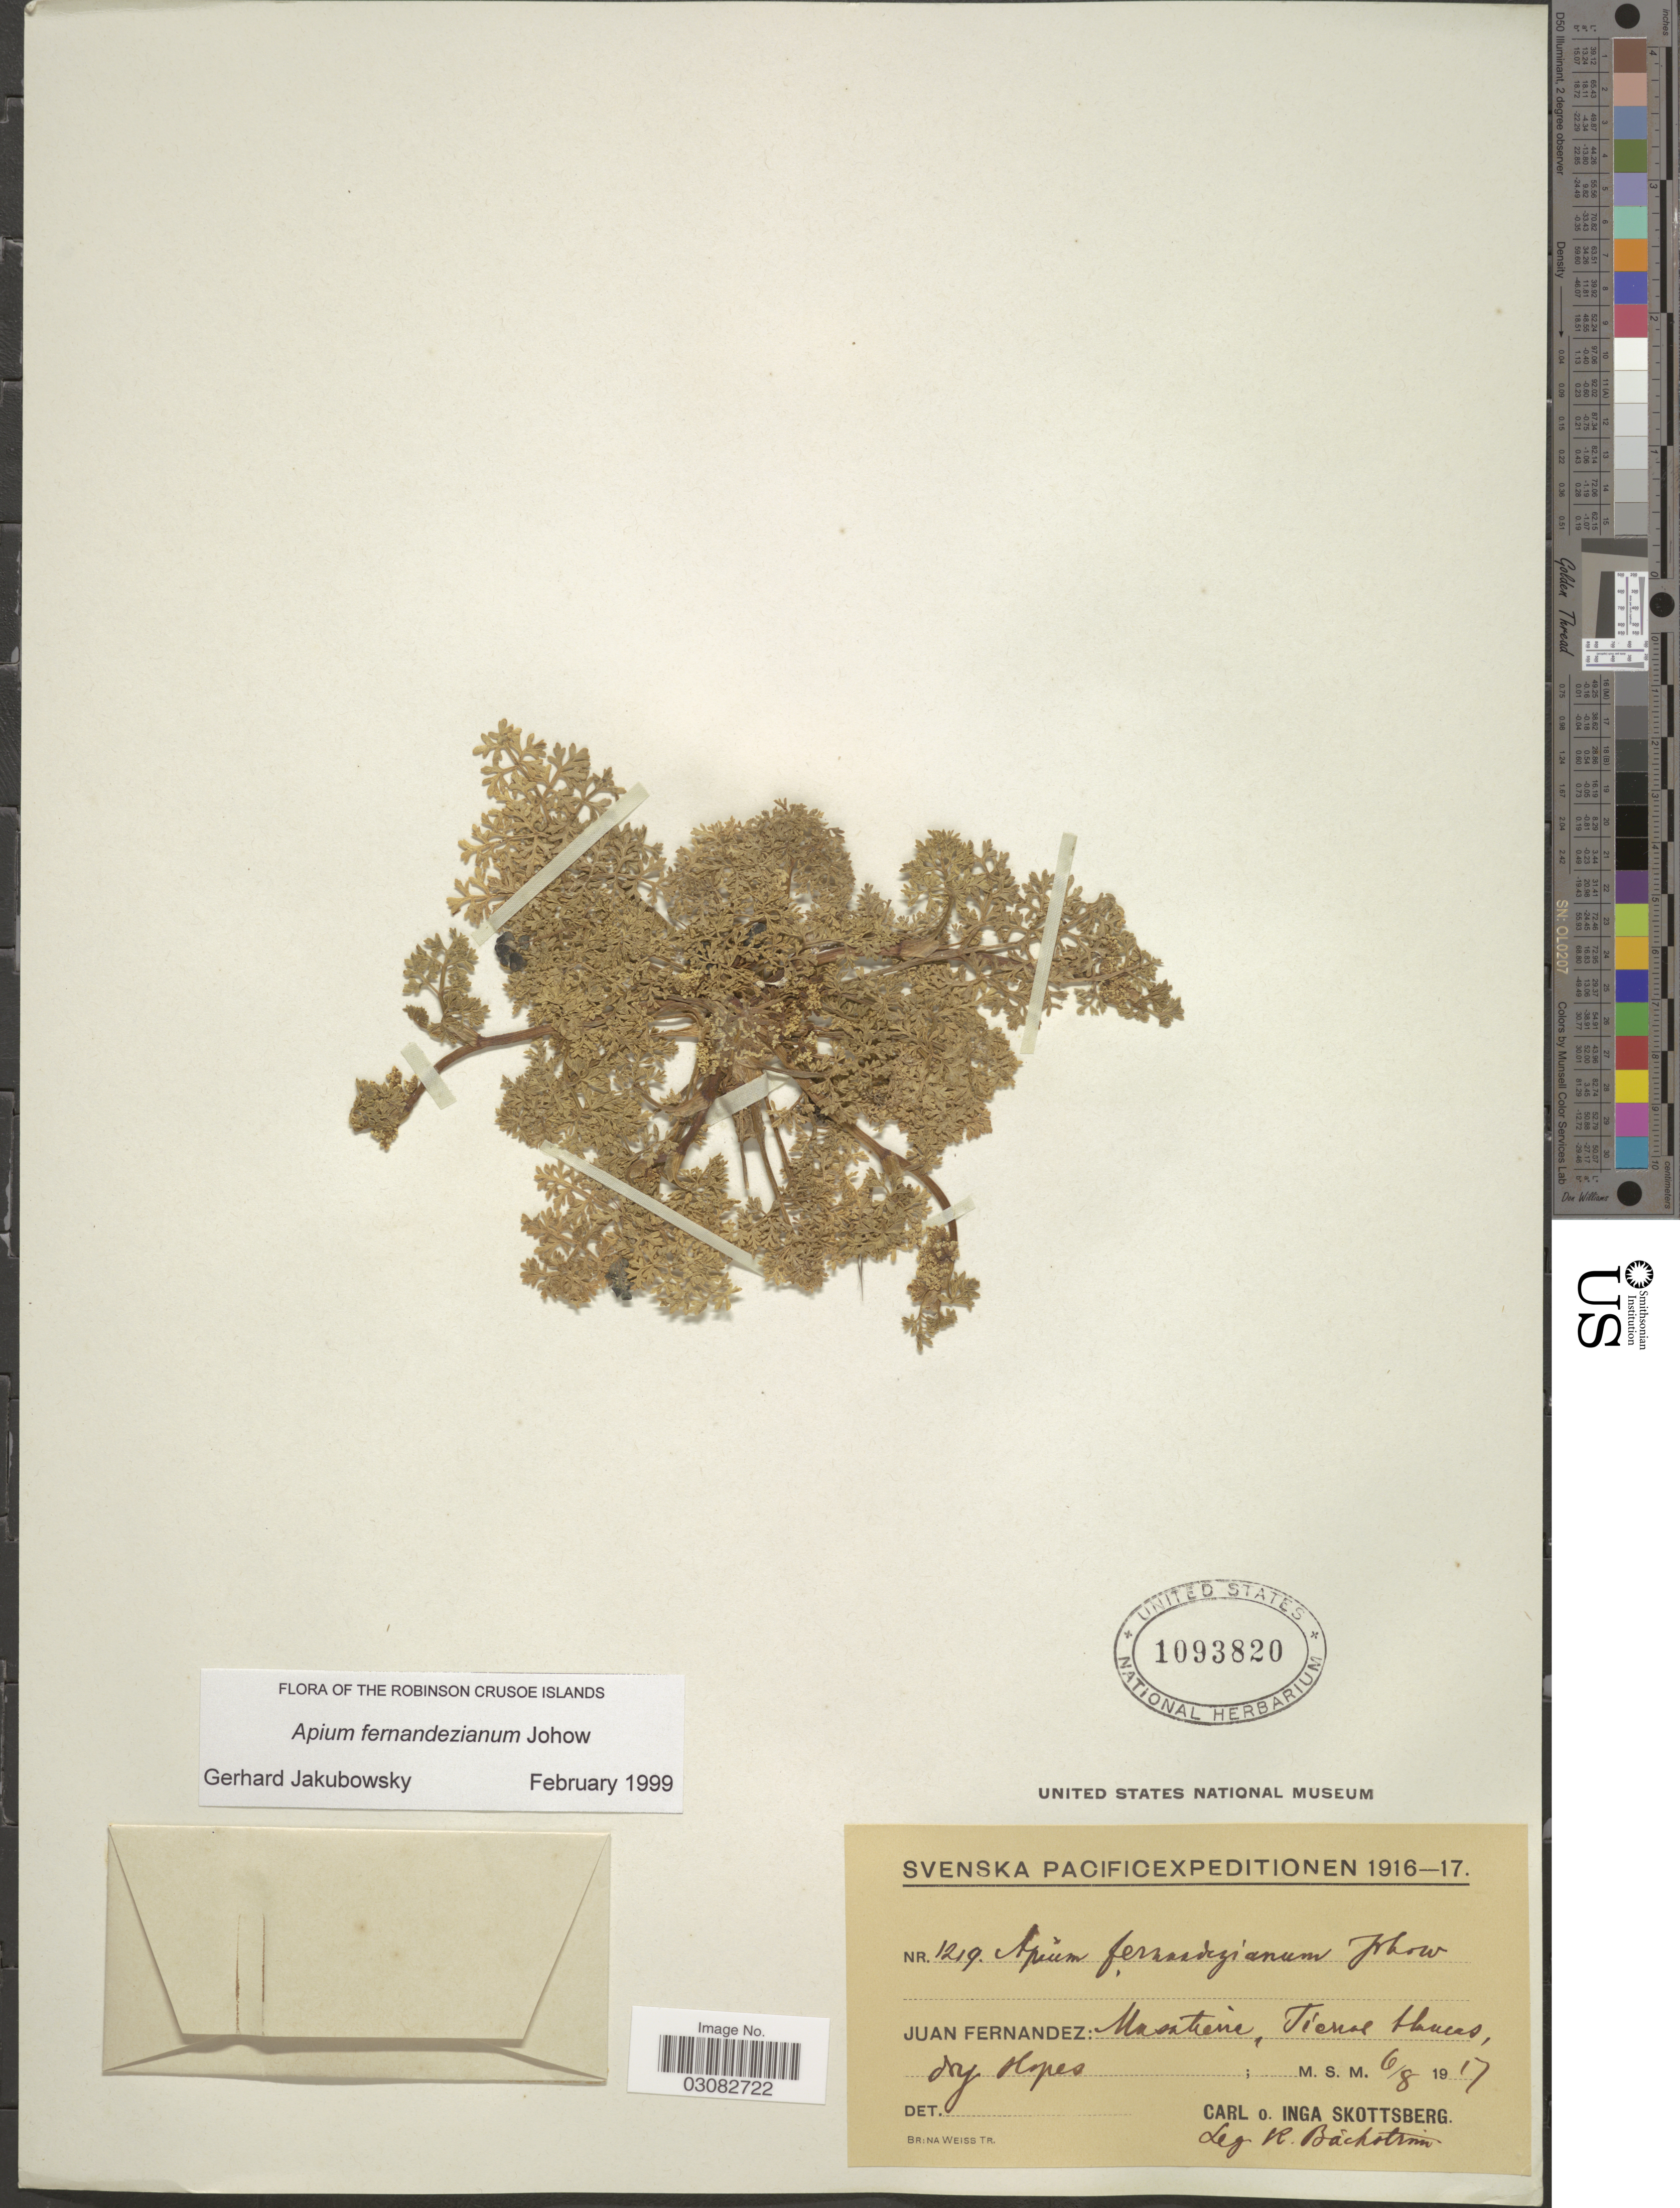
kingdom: Plantae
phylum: Tracheophyta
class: Magnoliopsida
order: Apiales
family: Apiaceae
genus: Apium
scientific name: Apium fernandezianum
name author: Johow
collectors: R. Bachstrom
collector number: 1219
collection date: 1917-08-06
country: Chile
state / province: Valparaíso (V)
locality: Juan Fernandez: Masatierra, Tierras blancas.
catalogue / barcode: US 1093820